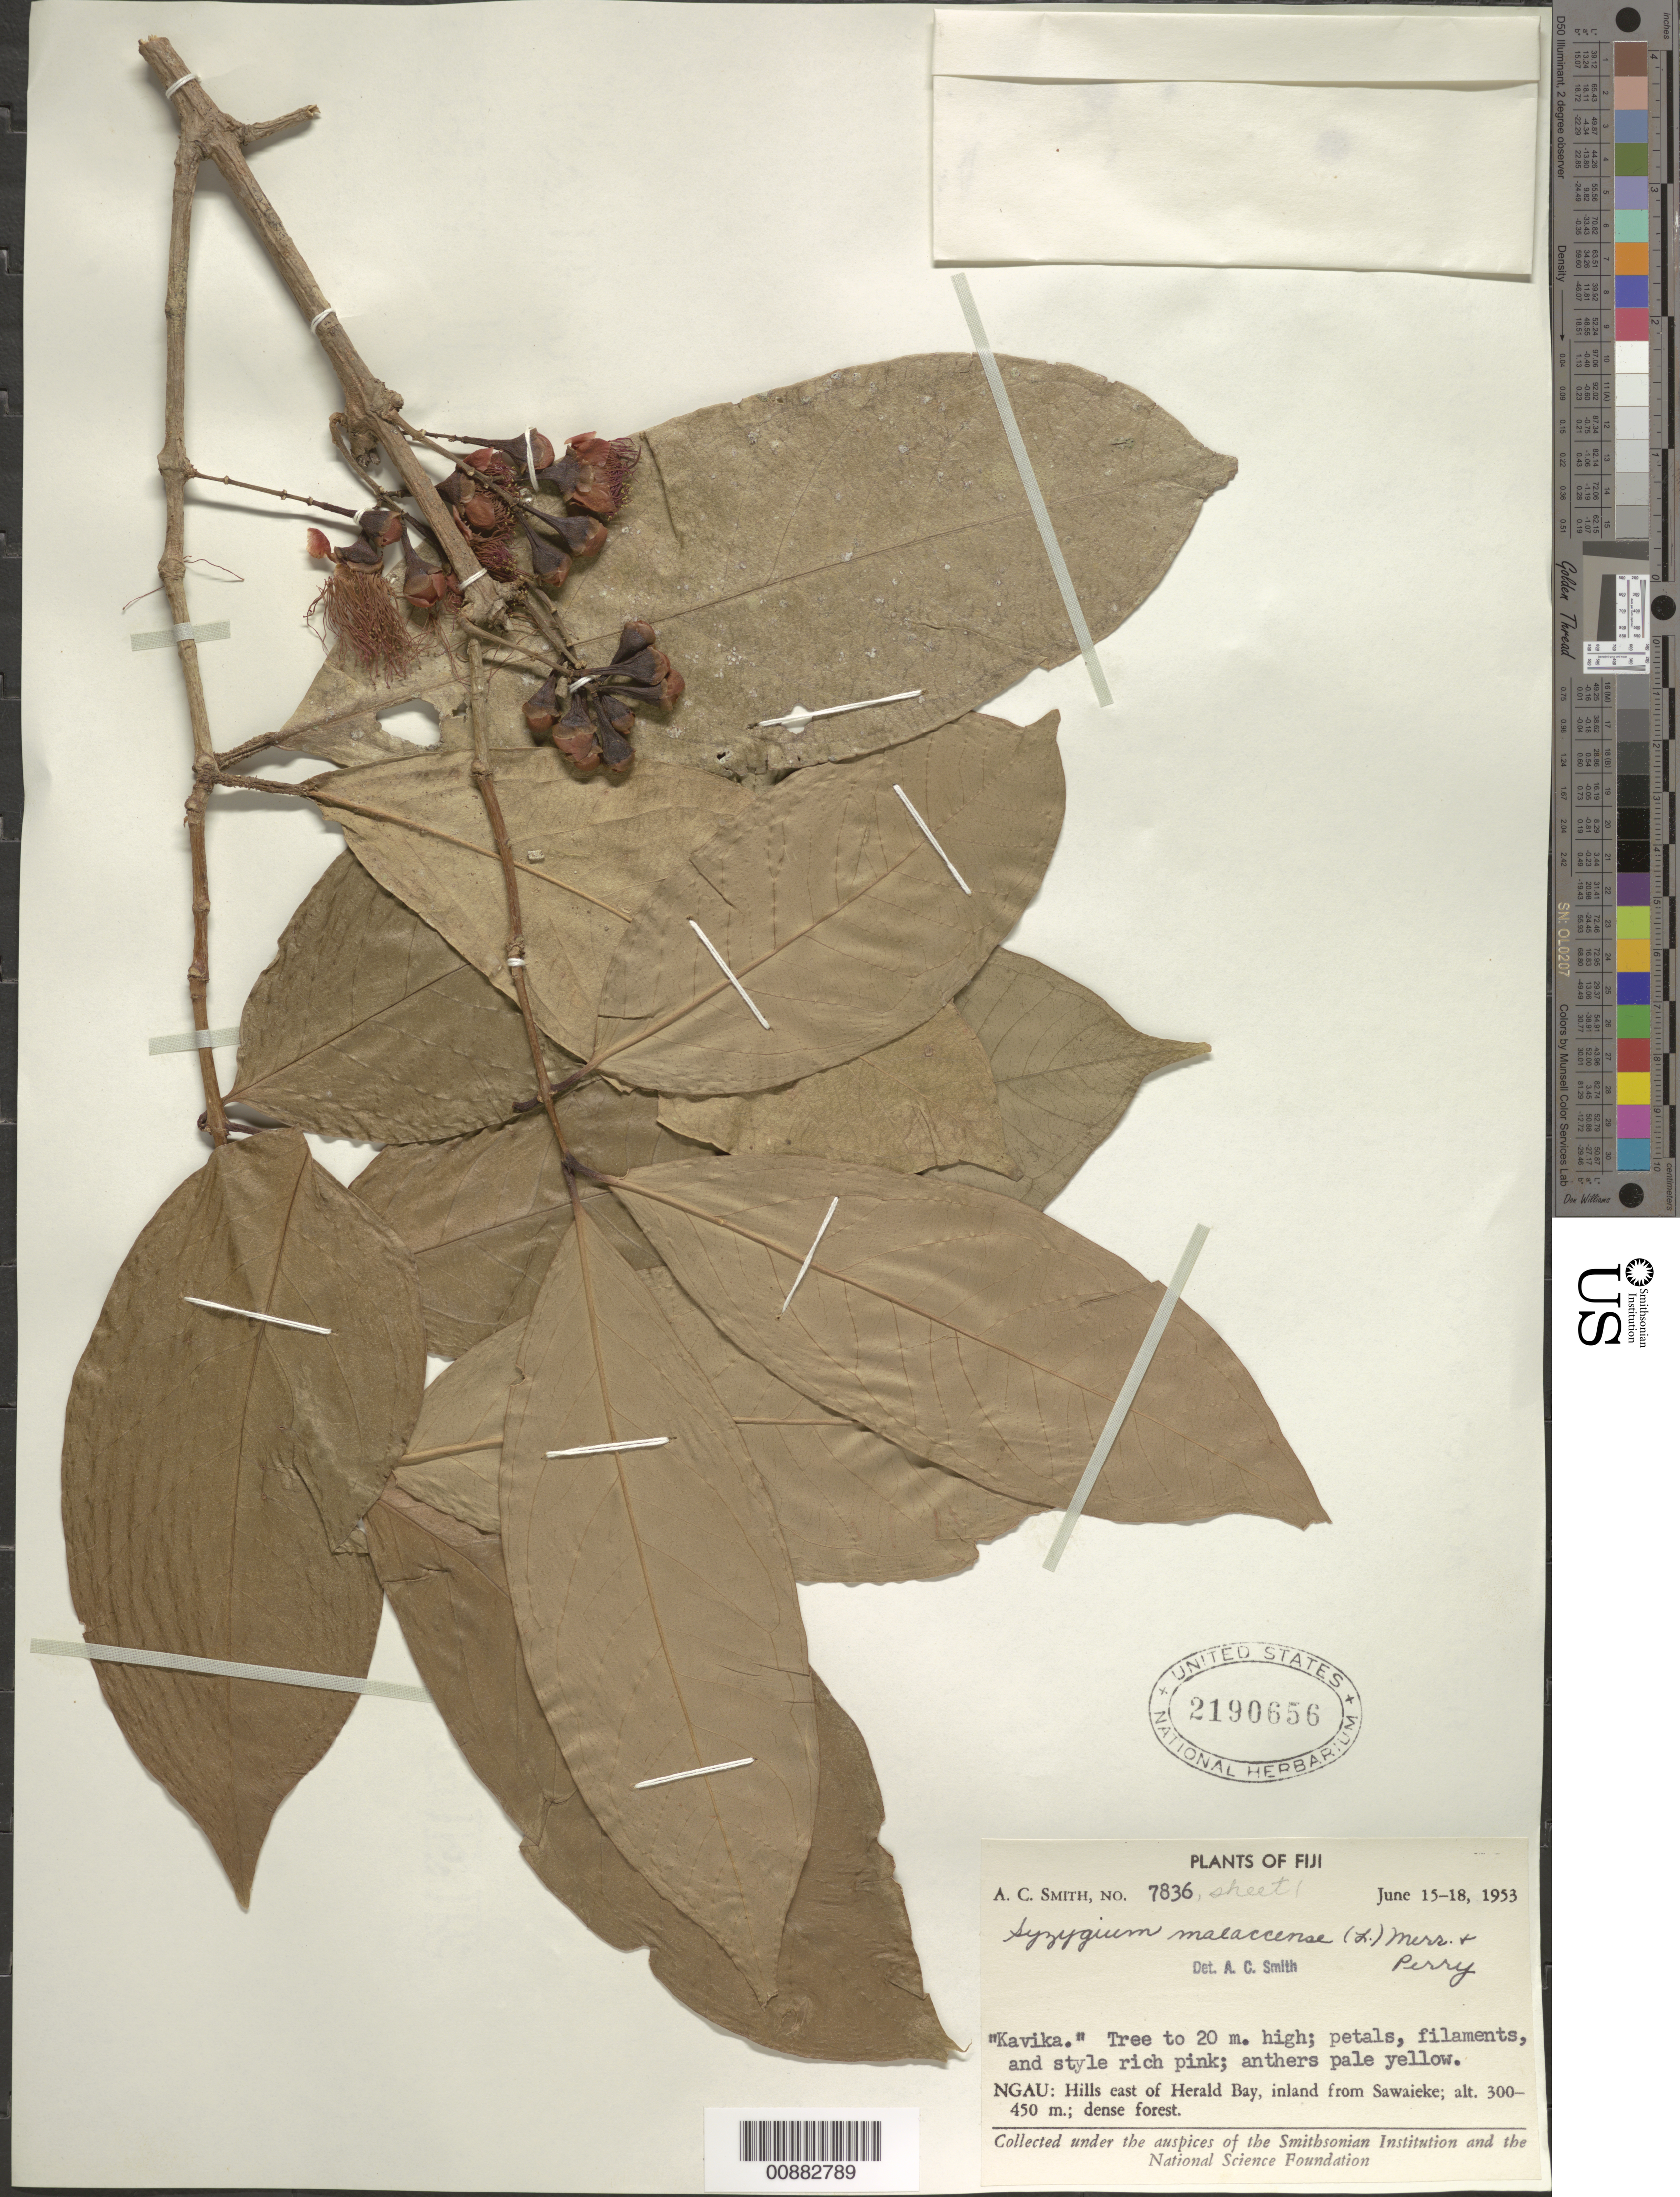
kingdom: Plantae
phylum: Tracheophyta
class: Magnoliopsida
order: Myrtales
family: Myrtaceae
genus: Syzygium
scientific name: Syzygium malaccense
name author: (L.) Merr. & L.M. Perry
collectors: C. A. Smith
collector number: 7836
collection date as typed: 15 Jun 1953 to 18 Jun 1953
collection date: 1953-06-15/1953-06-18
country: Fiji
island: Gau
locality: Hills E of Herald Bay, inland from Sawaieke. (Ngau I.)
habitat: Dense forest.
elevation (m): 300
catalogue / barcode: US 2190656